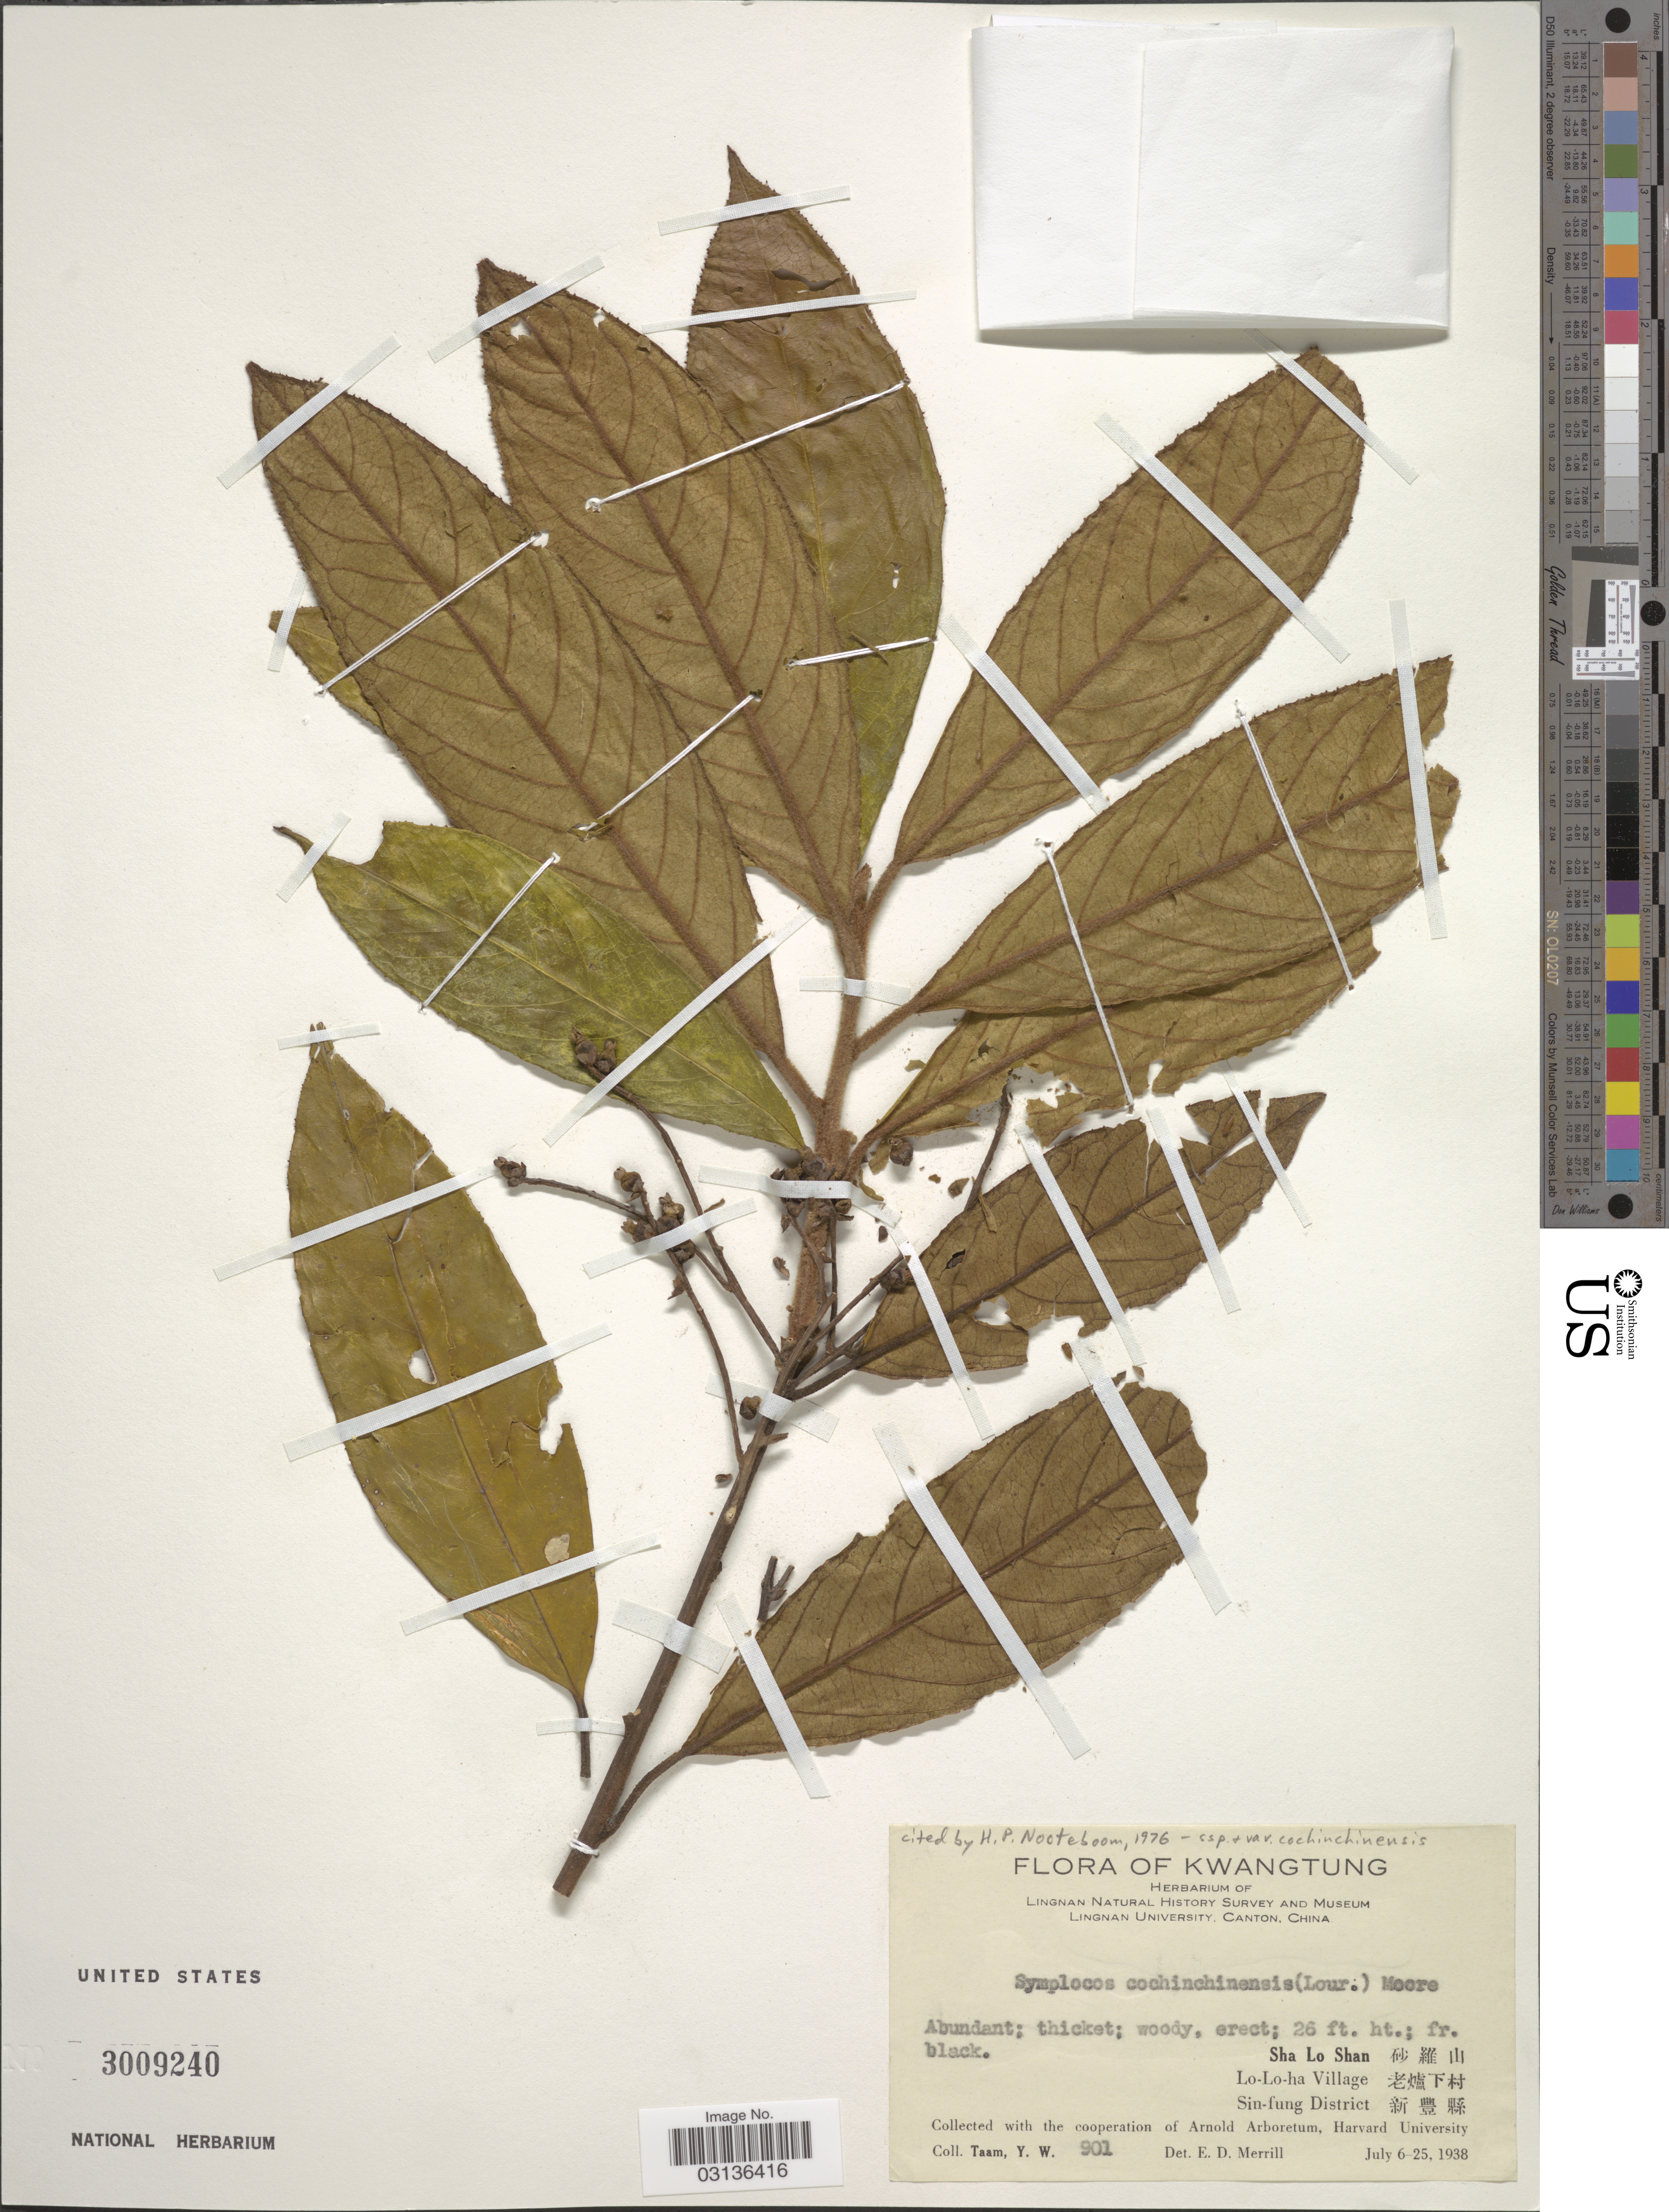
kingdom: Plantae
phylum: Tracheophyta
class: Magnoliopsida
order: Ericales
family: Symplocaceae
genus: Symplocos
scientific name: Symplocos cochinchinensis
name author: (Lour.) S. Moore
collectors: Y. W. Taam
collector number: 901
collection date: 1938-07-06/1938-07-25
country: China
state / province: Guangdong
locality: Kwangtung. Sha Lo Shan, Lo-Lo-ha Village, Sin-fung District.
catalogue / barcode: US 3009240